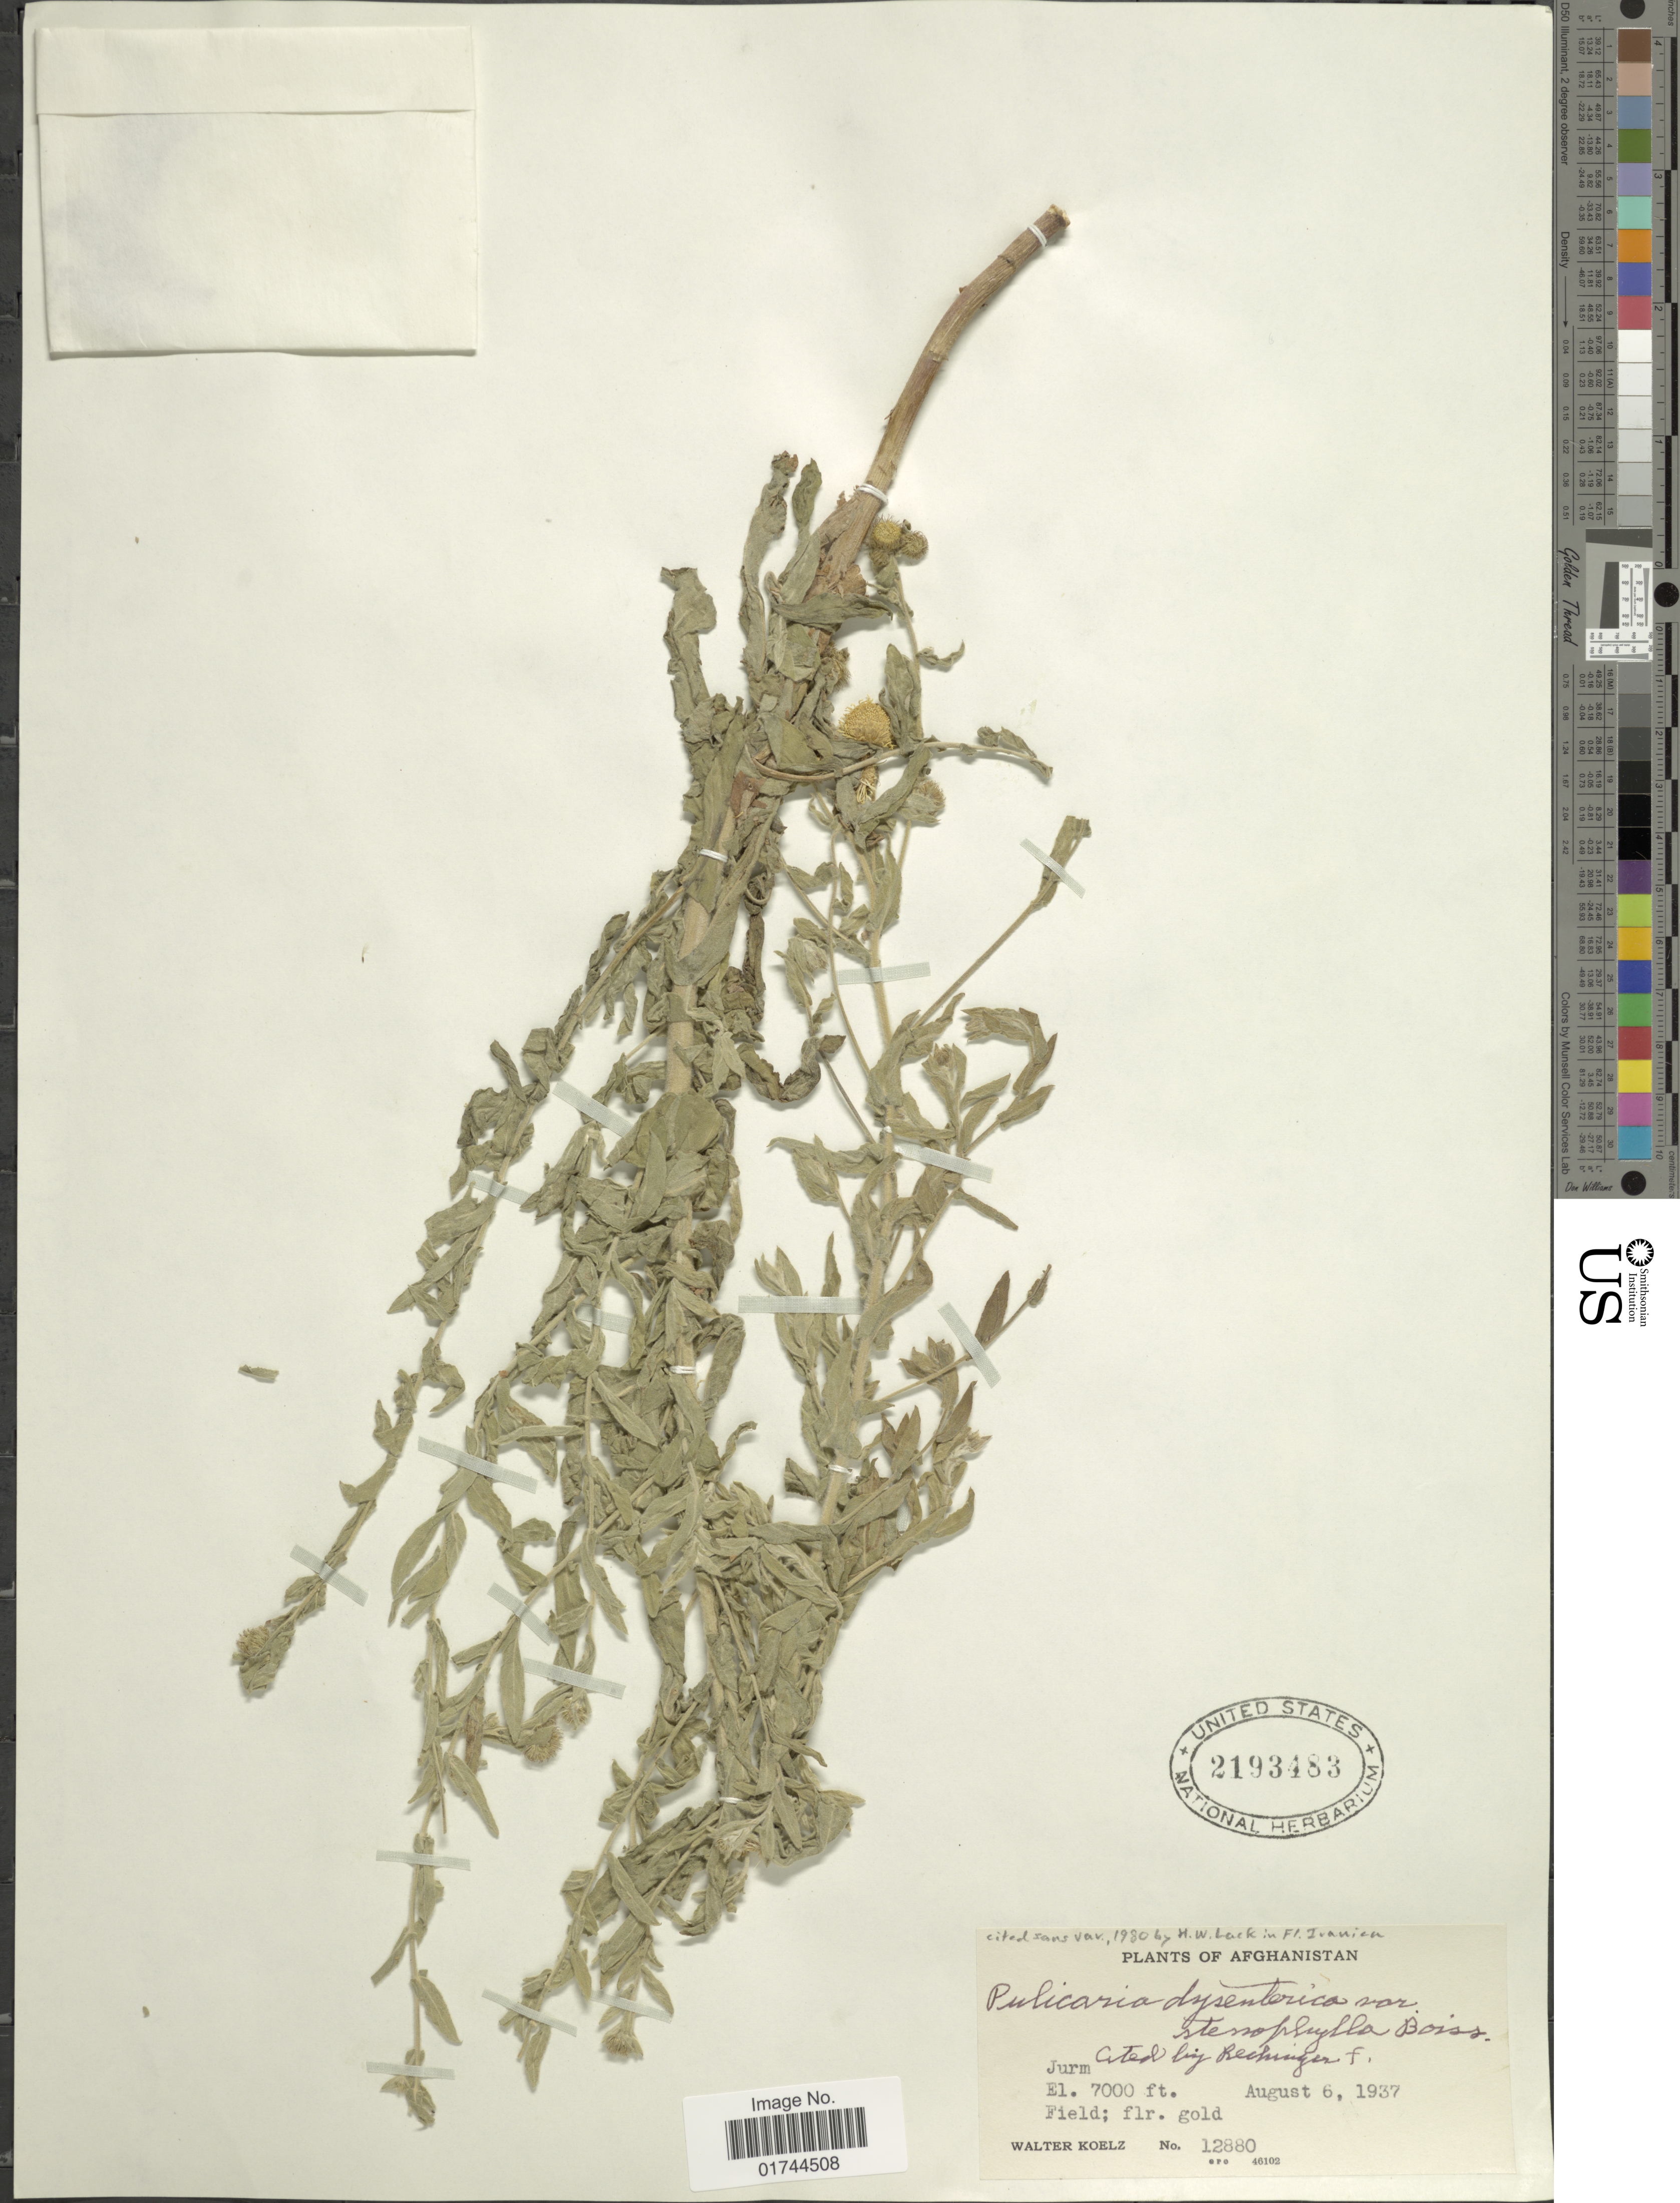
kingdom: Plantae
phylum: Tracheophyta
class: Magnoliopsida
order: Asterales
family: Asteraceae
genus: Pulicaria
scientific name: Pulicaria dysenterica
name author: (L.) Bernh.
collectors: W. N. Koelz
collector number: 12880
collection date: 1937-08-06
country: Afghanistan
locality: Jurm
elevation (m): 2134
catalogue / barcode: US 2193483